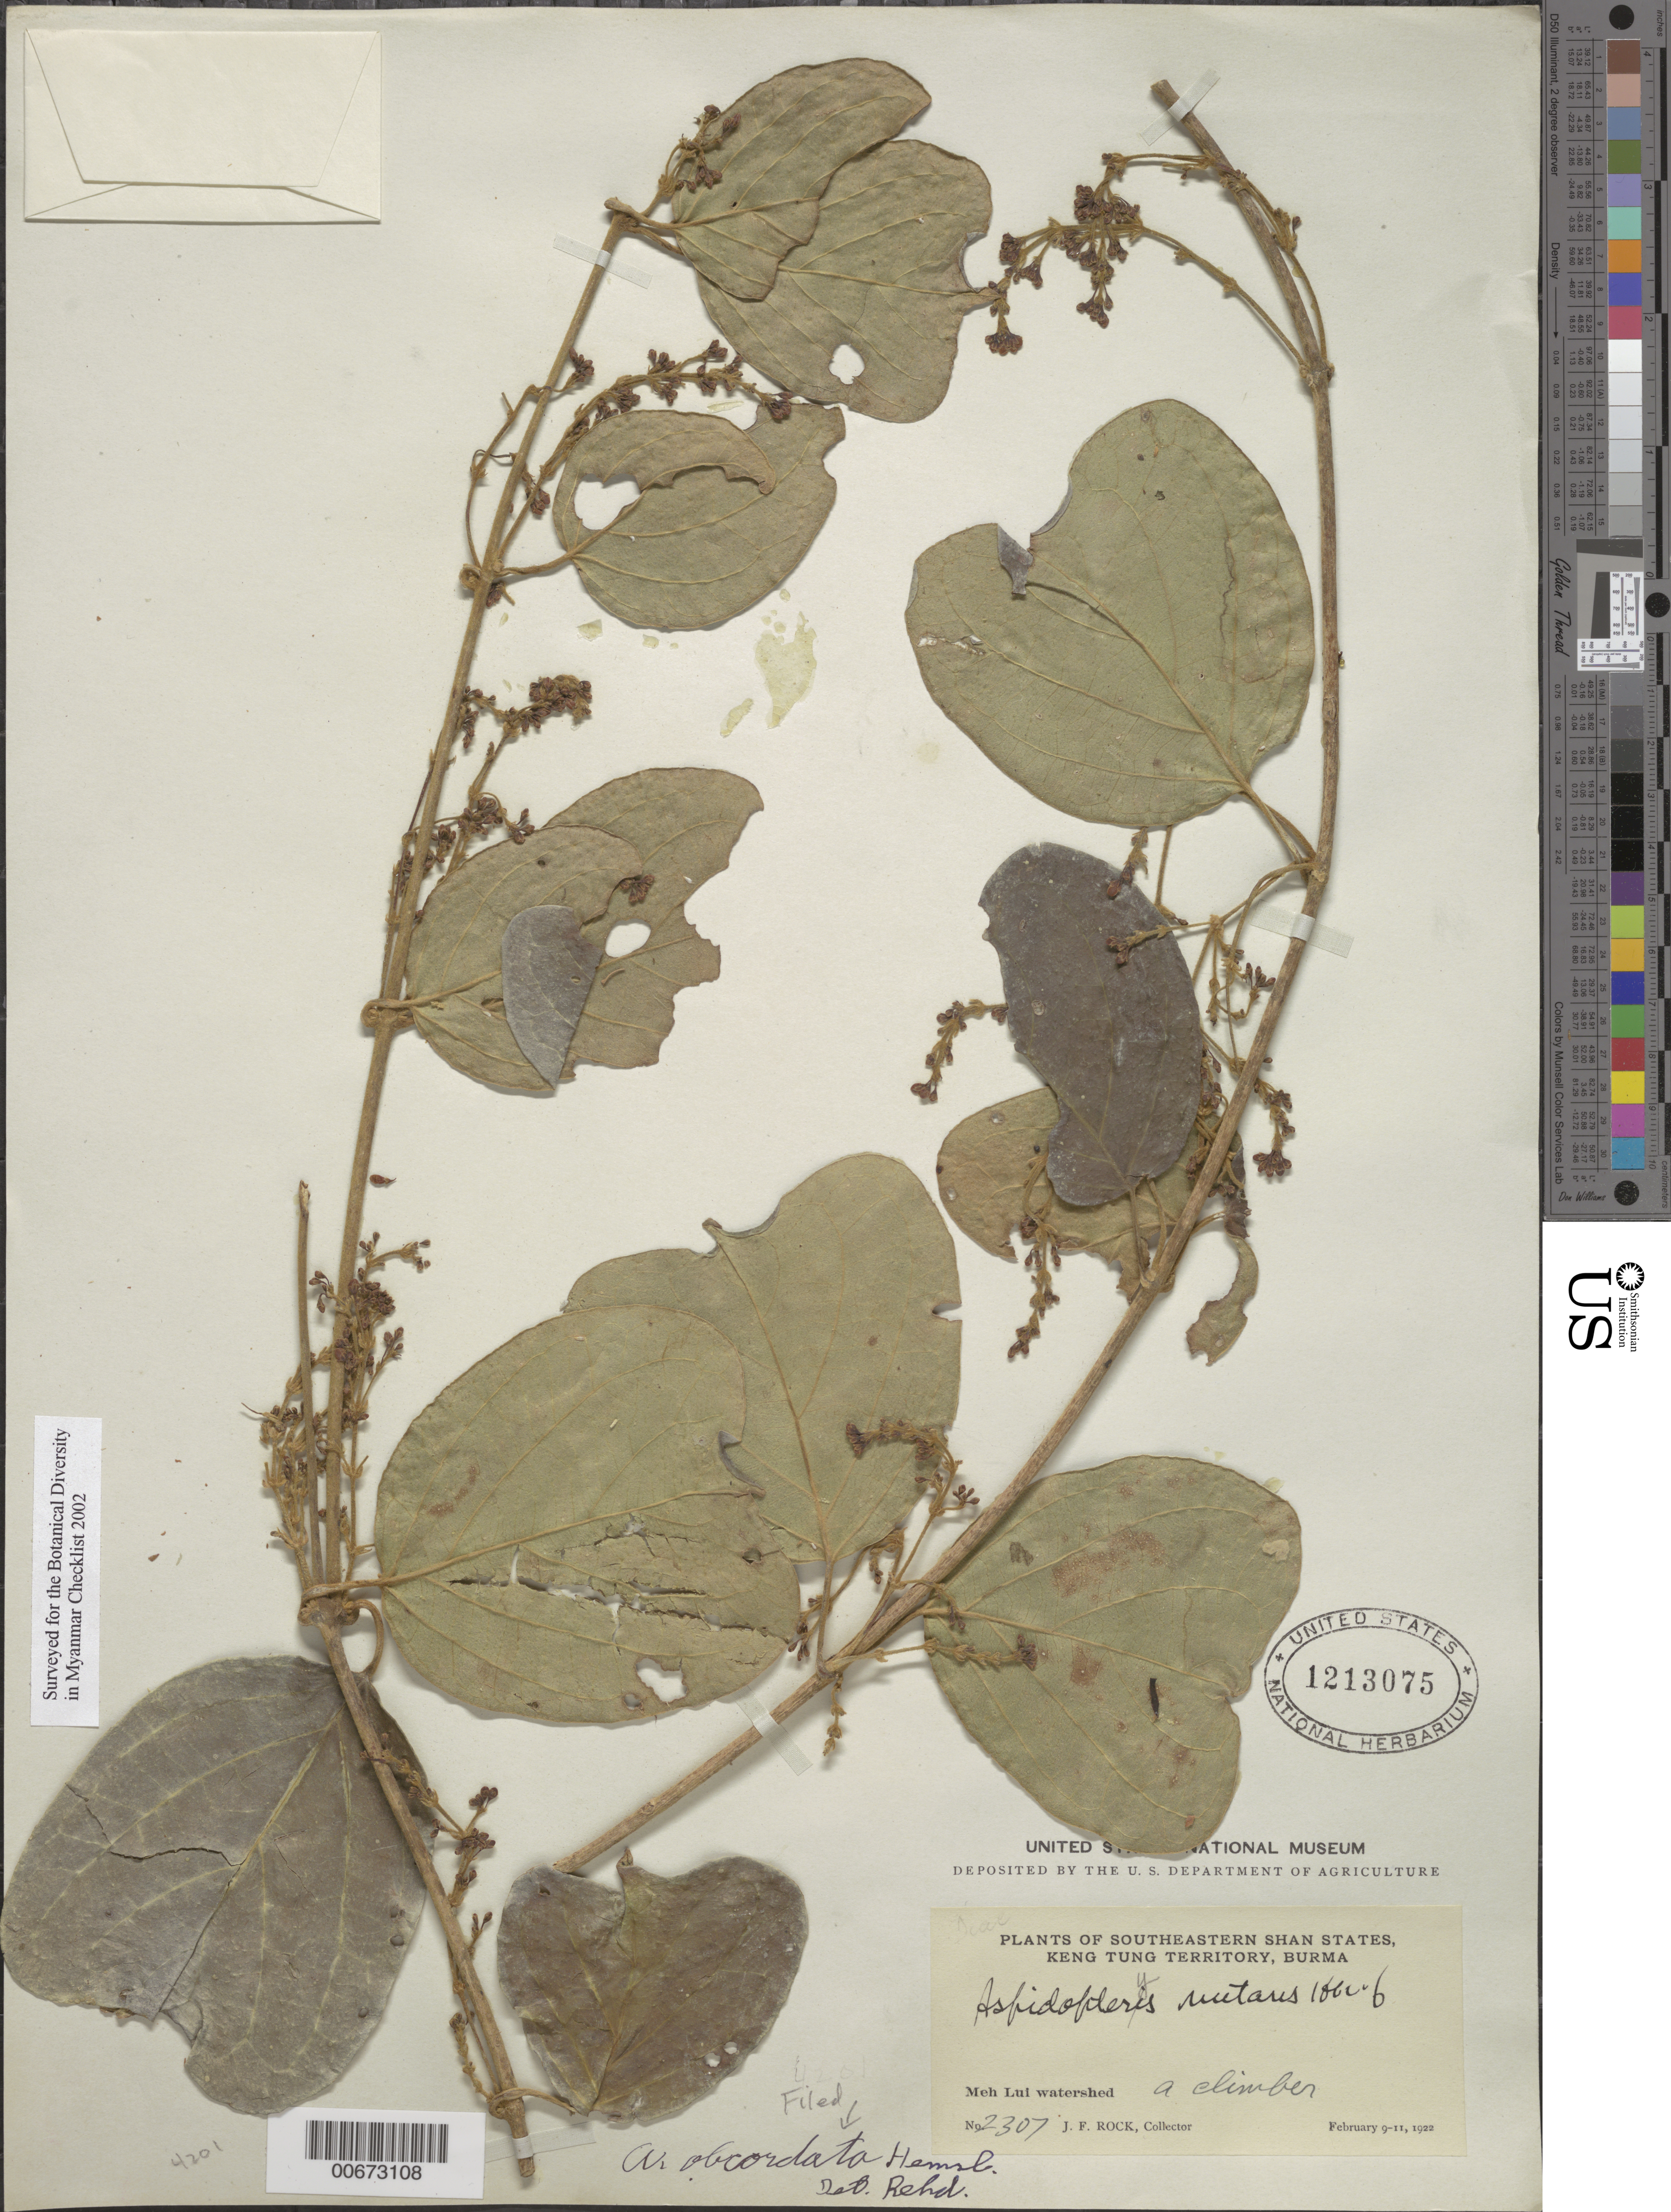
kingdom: Plantae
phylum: Tracheophyta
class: Magnoliopsida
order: Malpighiales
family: Malpighiaceae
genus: Aspidopterys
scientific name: Aspidopterys obcordata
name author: Hemsl.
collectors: J. F. Rock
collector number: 2307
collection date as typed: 09 Feb 1922 to 11 Feb 1922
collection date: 1922-02-09/1922-02-11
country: Myanmar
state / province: Shan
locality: Keng Tung Territory, Meh Lui watershed.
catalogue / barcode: US 1213075